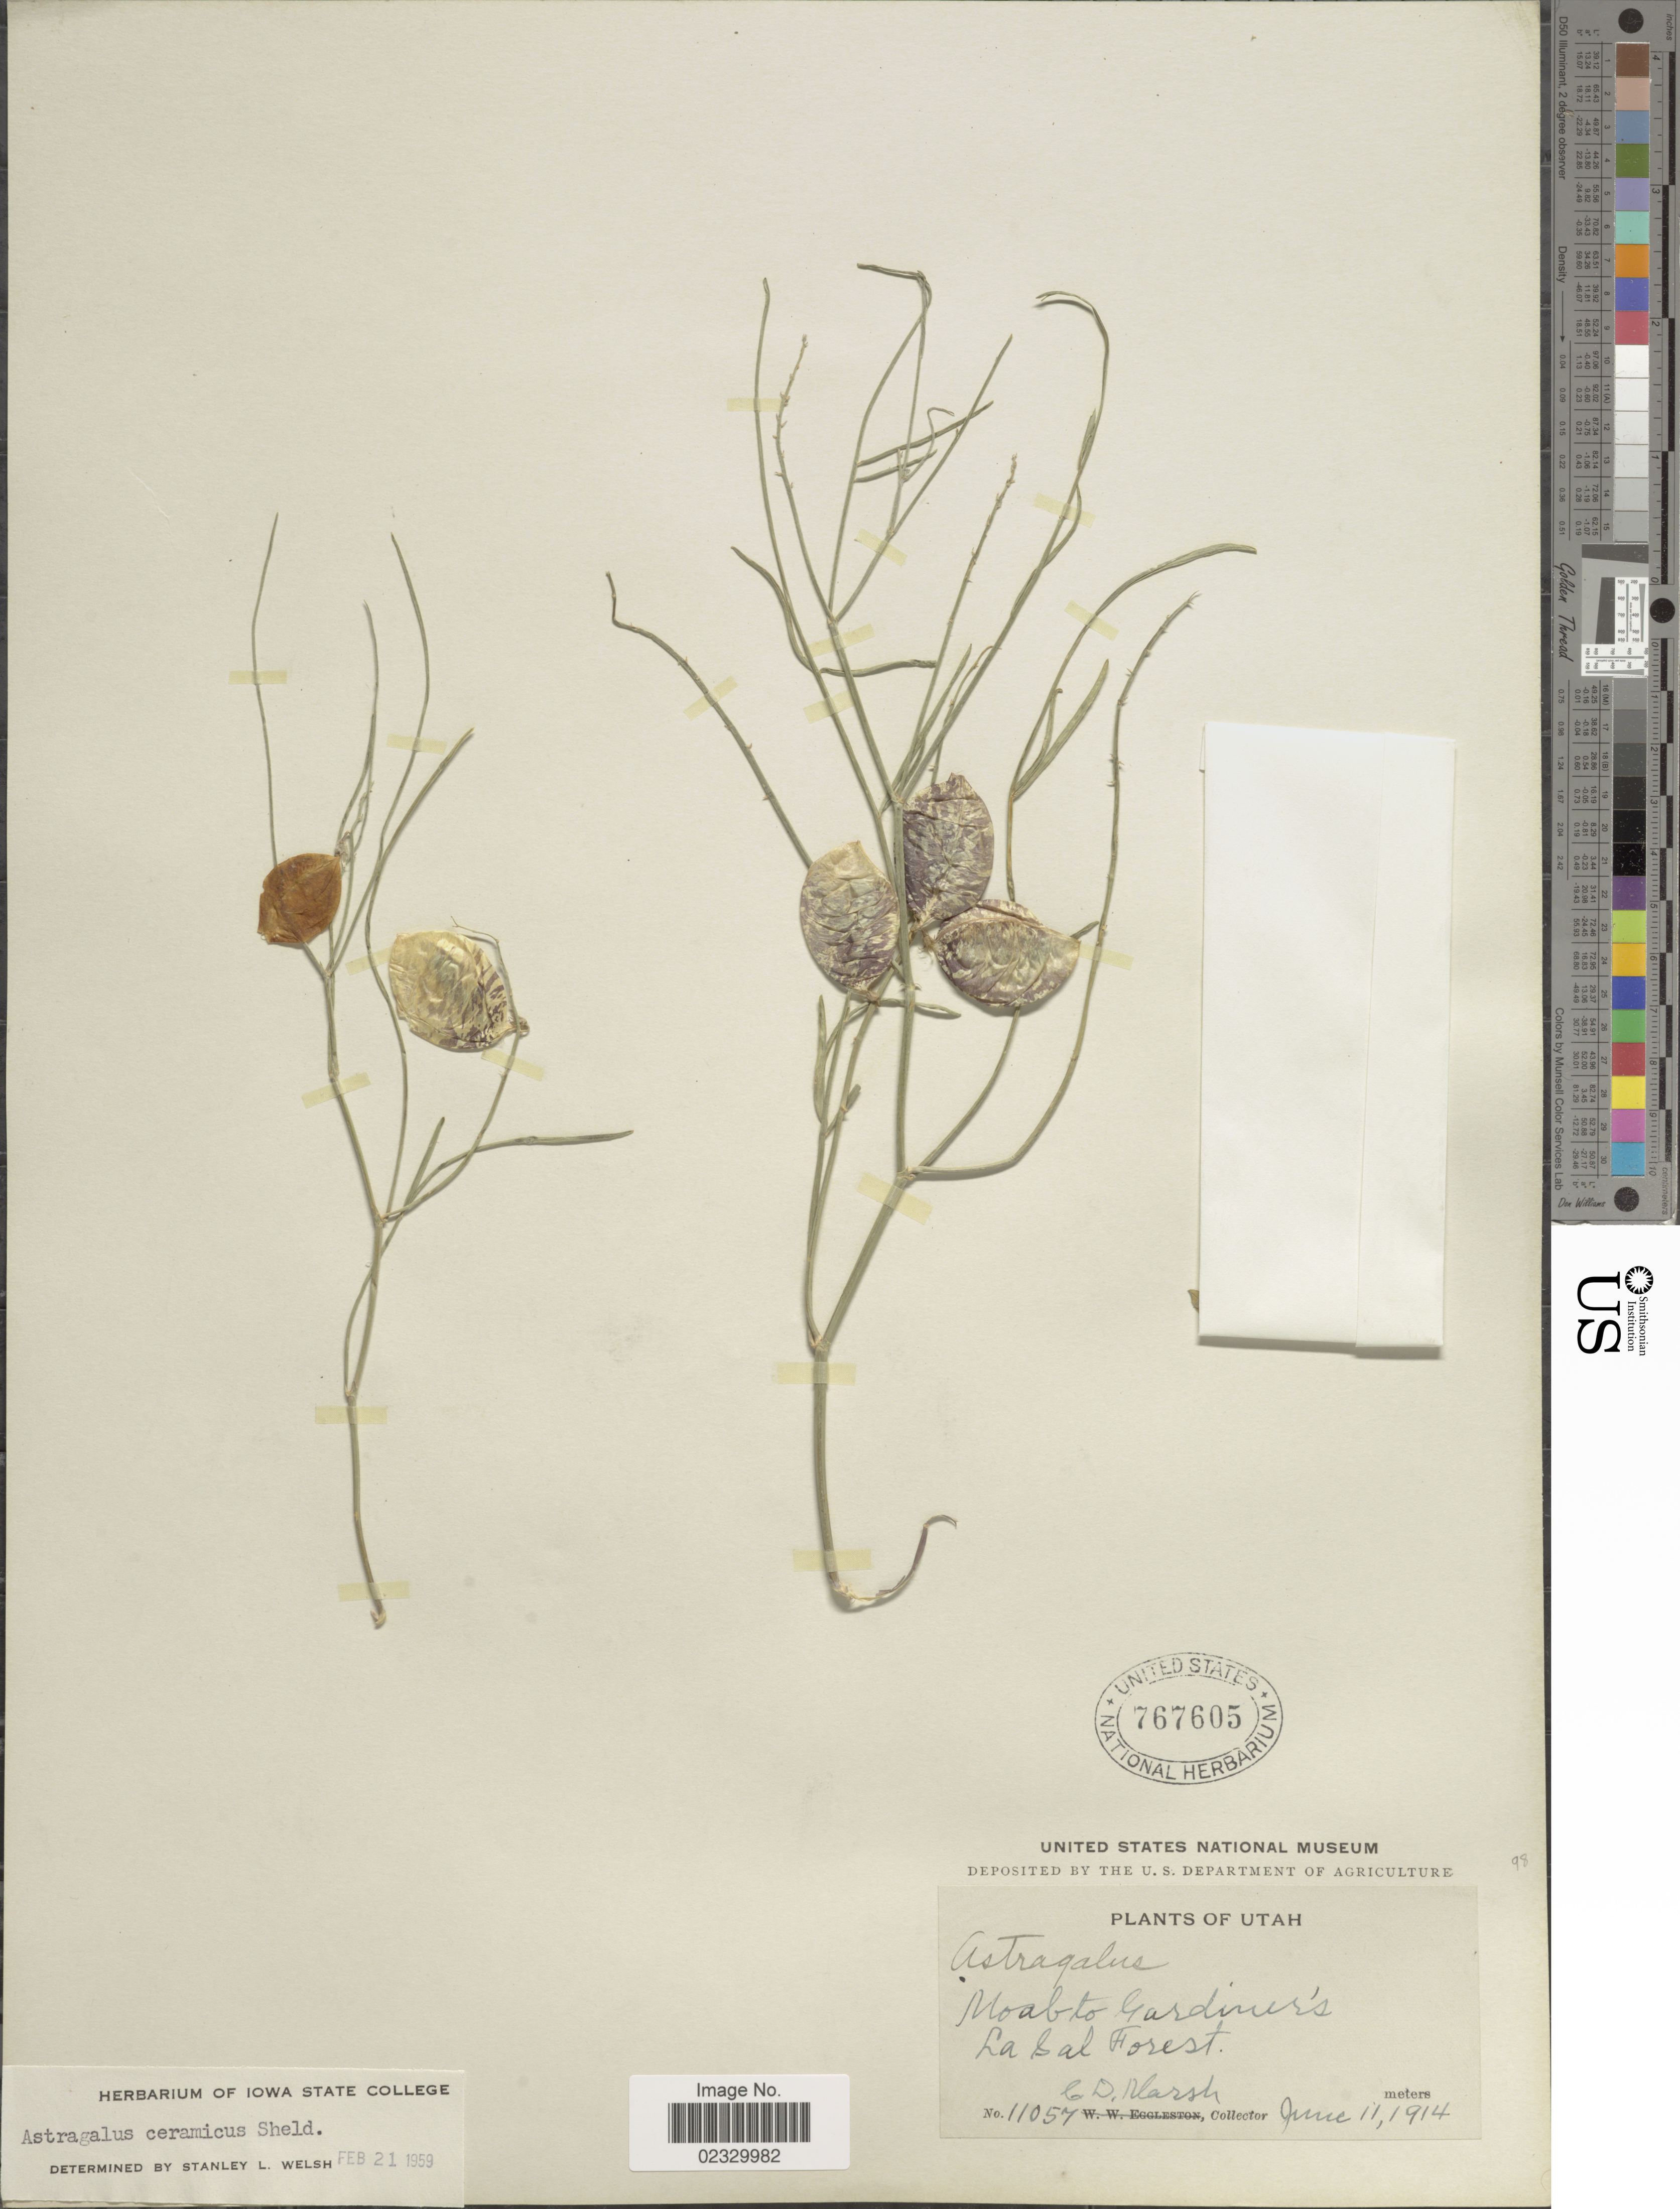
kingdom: Plantae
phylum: Tracheophyta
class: Magnoliopsida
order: Fabales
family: Fabaceae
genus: Astragalus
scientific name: Astragalus ceramicus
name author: E. Sheld.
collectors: C. D. Marsh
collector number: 11057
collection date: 1914-06-11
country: United States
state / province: Utah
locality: Moab to Gardiner's, La Sal Forest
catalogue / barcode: US 767605